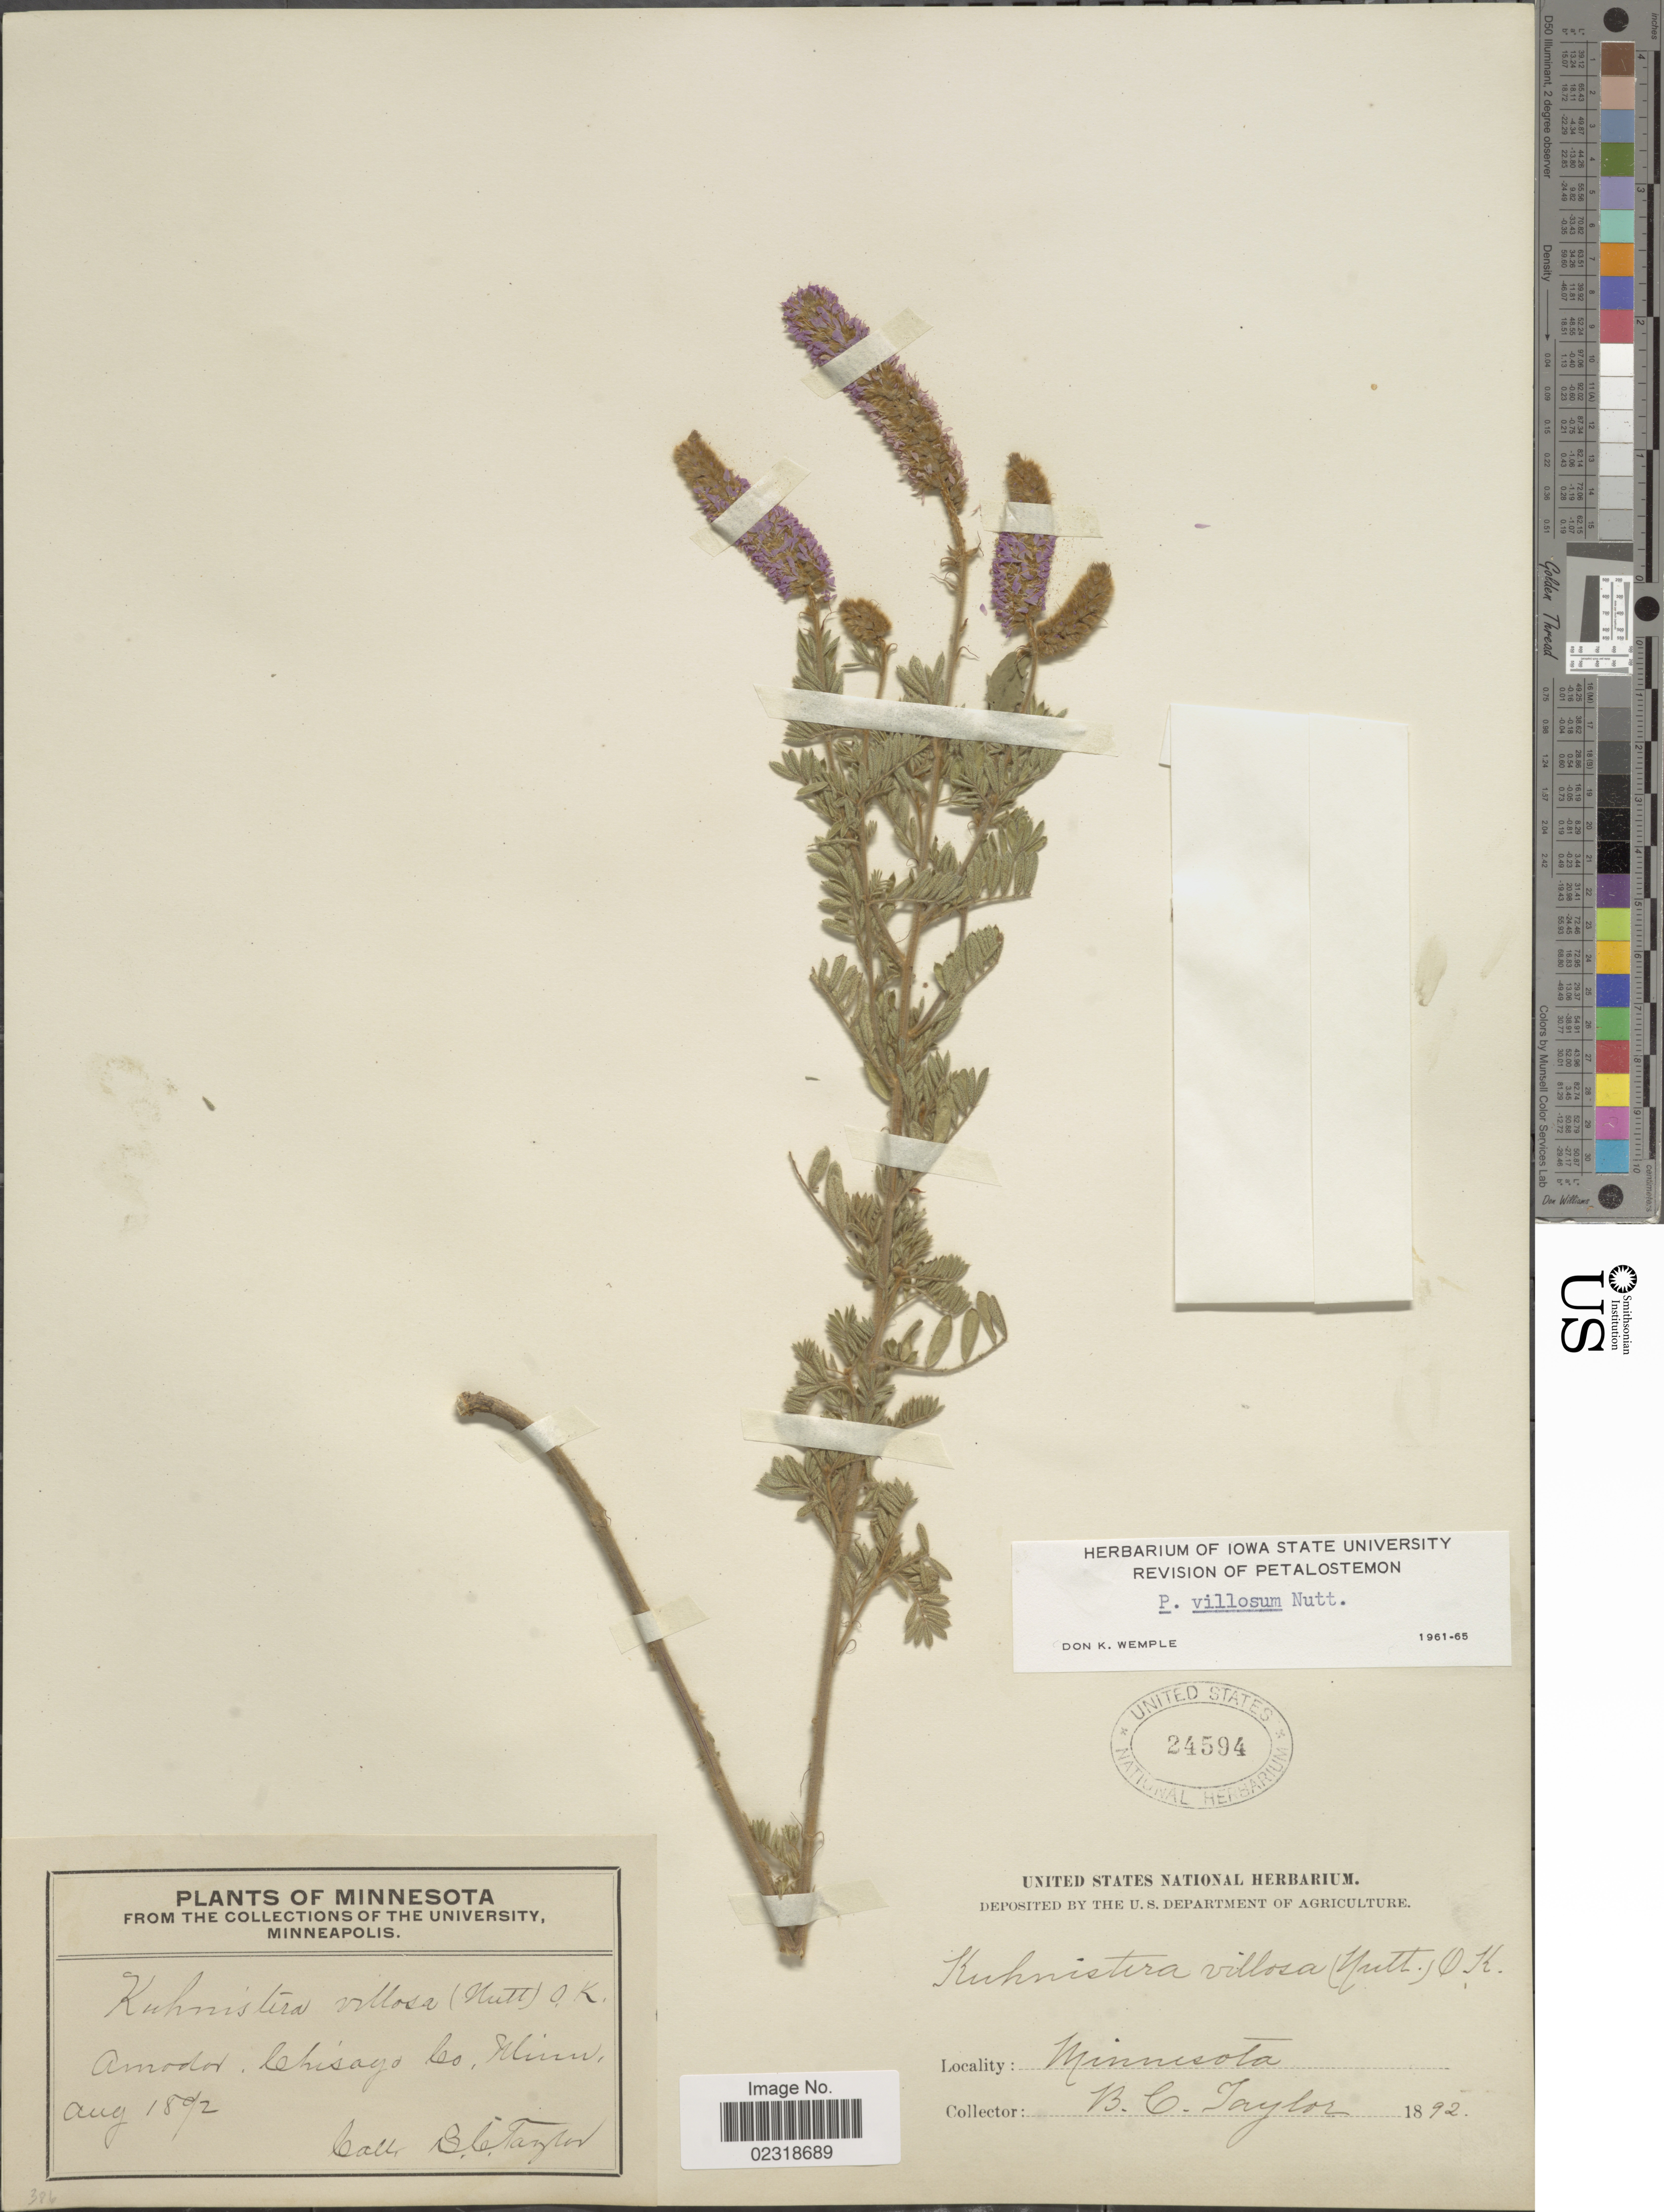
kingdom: Plantae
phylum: Tracheophyta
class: Magnoliopsida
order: Fabales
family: Fabaceae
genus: Dalea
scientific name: Dalea villosa var. villosa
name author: (Nutt.) Spreng.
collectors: B. C. Taylor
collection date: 1892-08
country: United States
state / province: Minnesota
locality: Amodor, Chisago Co.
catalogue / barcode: US 24594